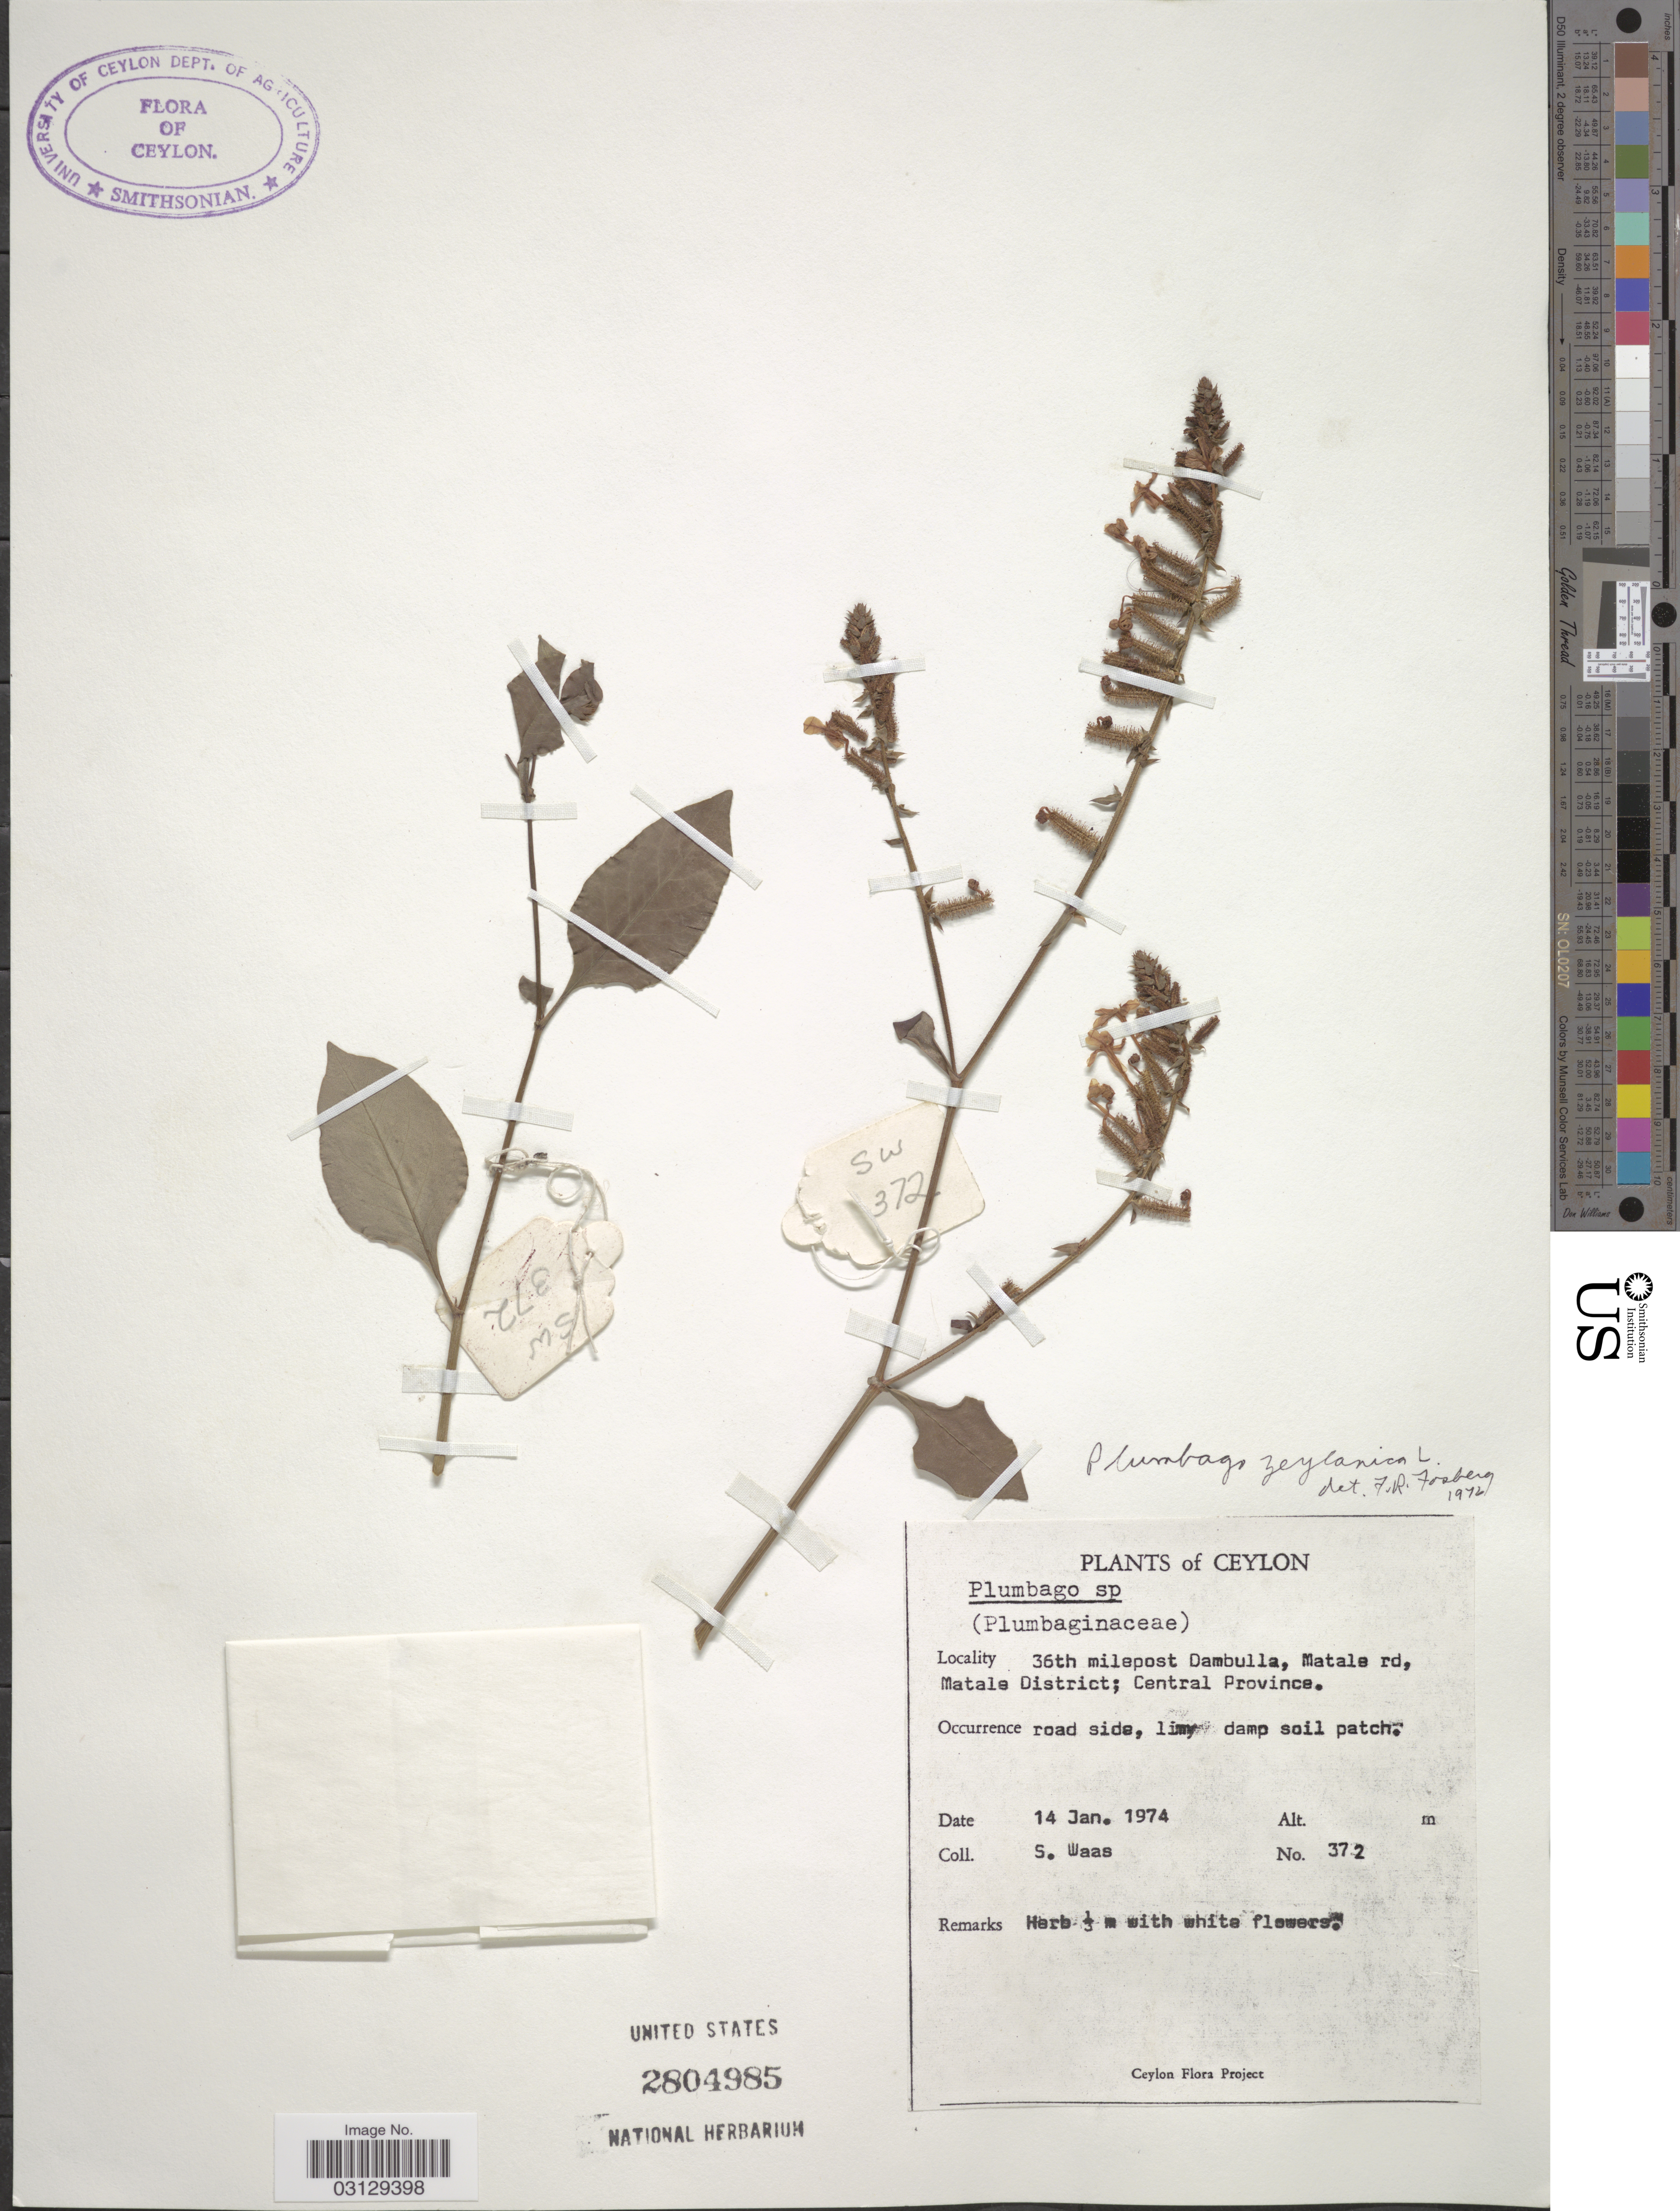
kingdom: Plantae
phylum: Tracheophyta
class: Magnoliopsida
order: Caryophyllales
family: Plumbaginaceae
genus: Plumbago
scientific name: Plumbago zeylanica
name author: L.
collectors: S. Waas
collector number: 372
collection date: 1974-01-14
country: Sri Lanka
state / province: Central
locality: Ceylon. 36th milepost Dambulla, Matale rd, Matale District.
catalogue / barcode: US 2804985